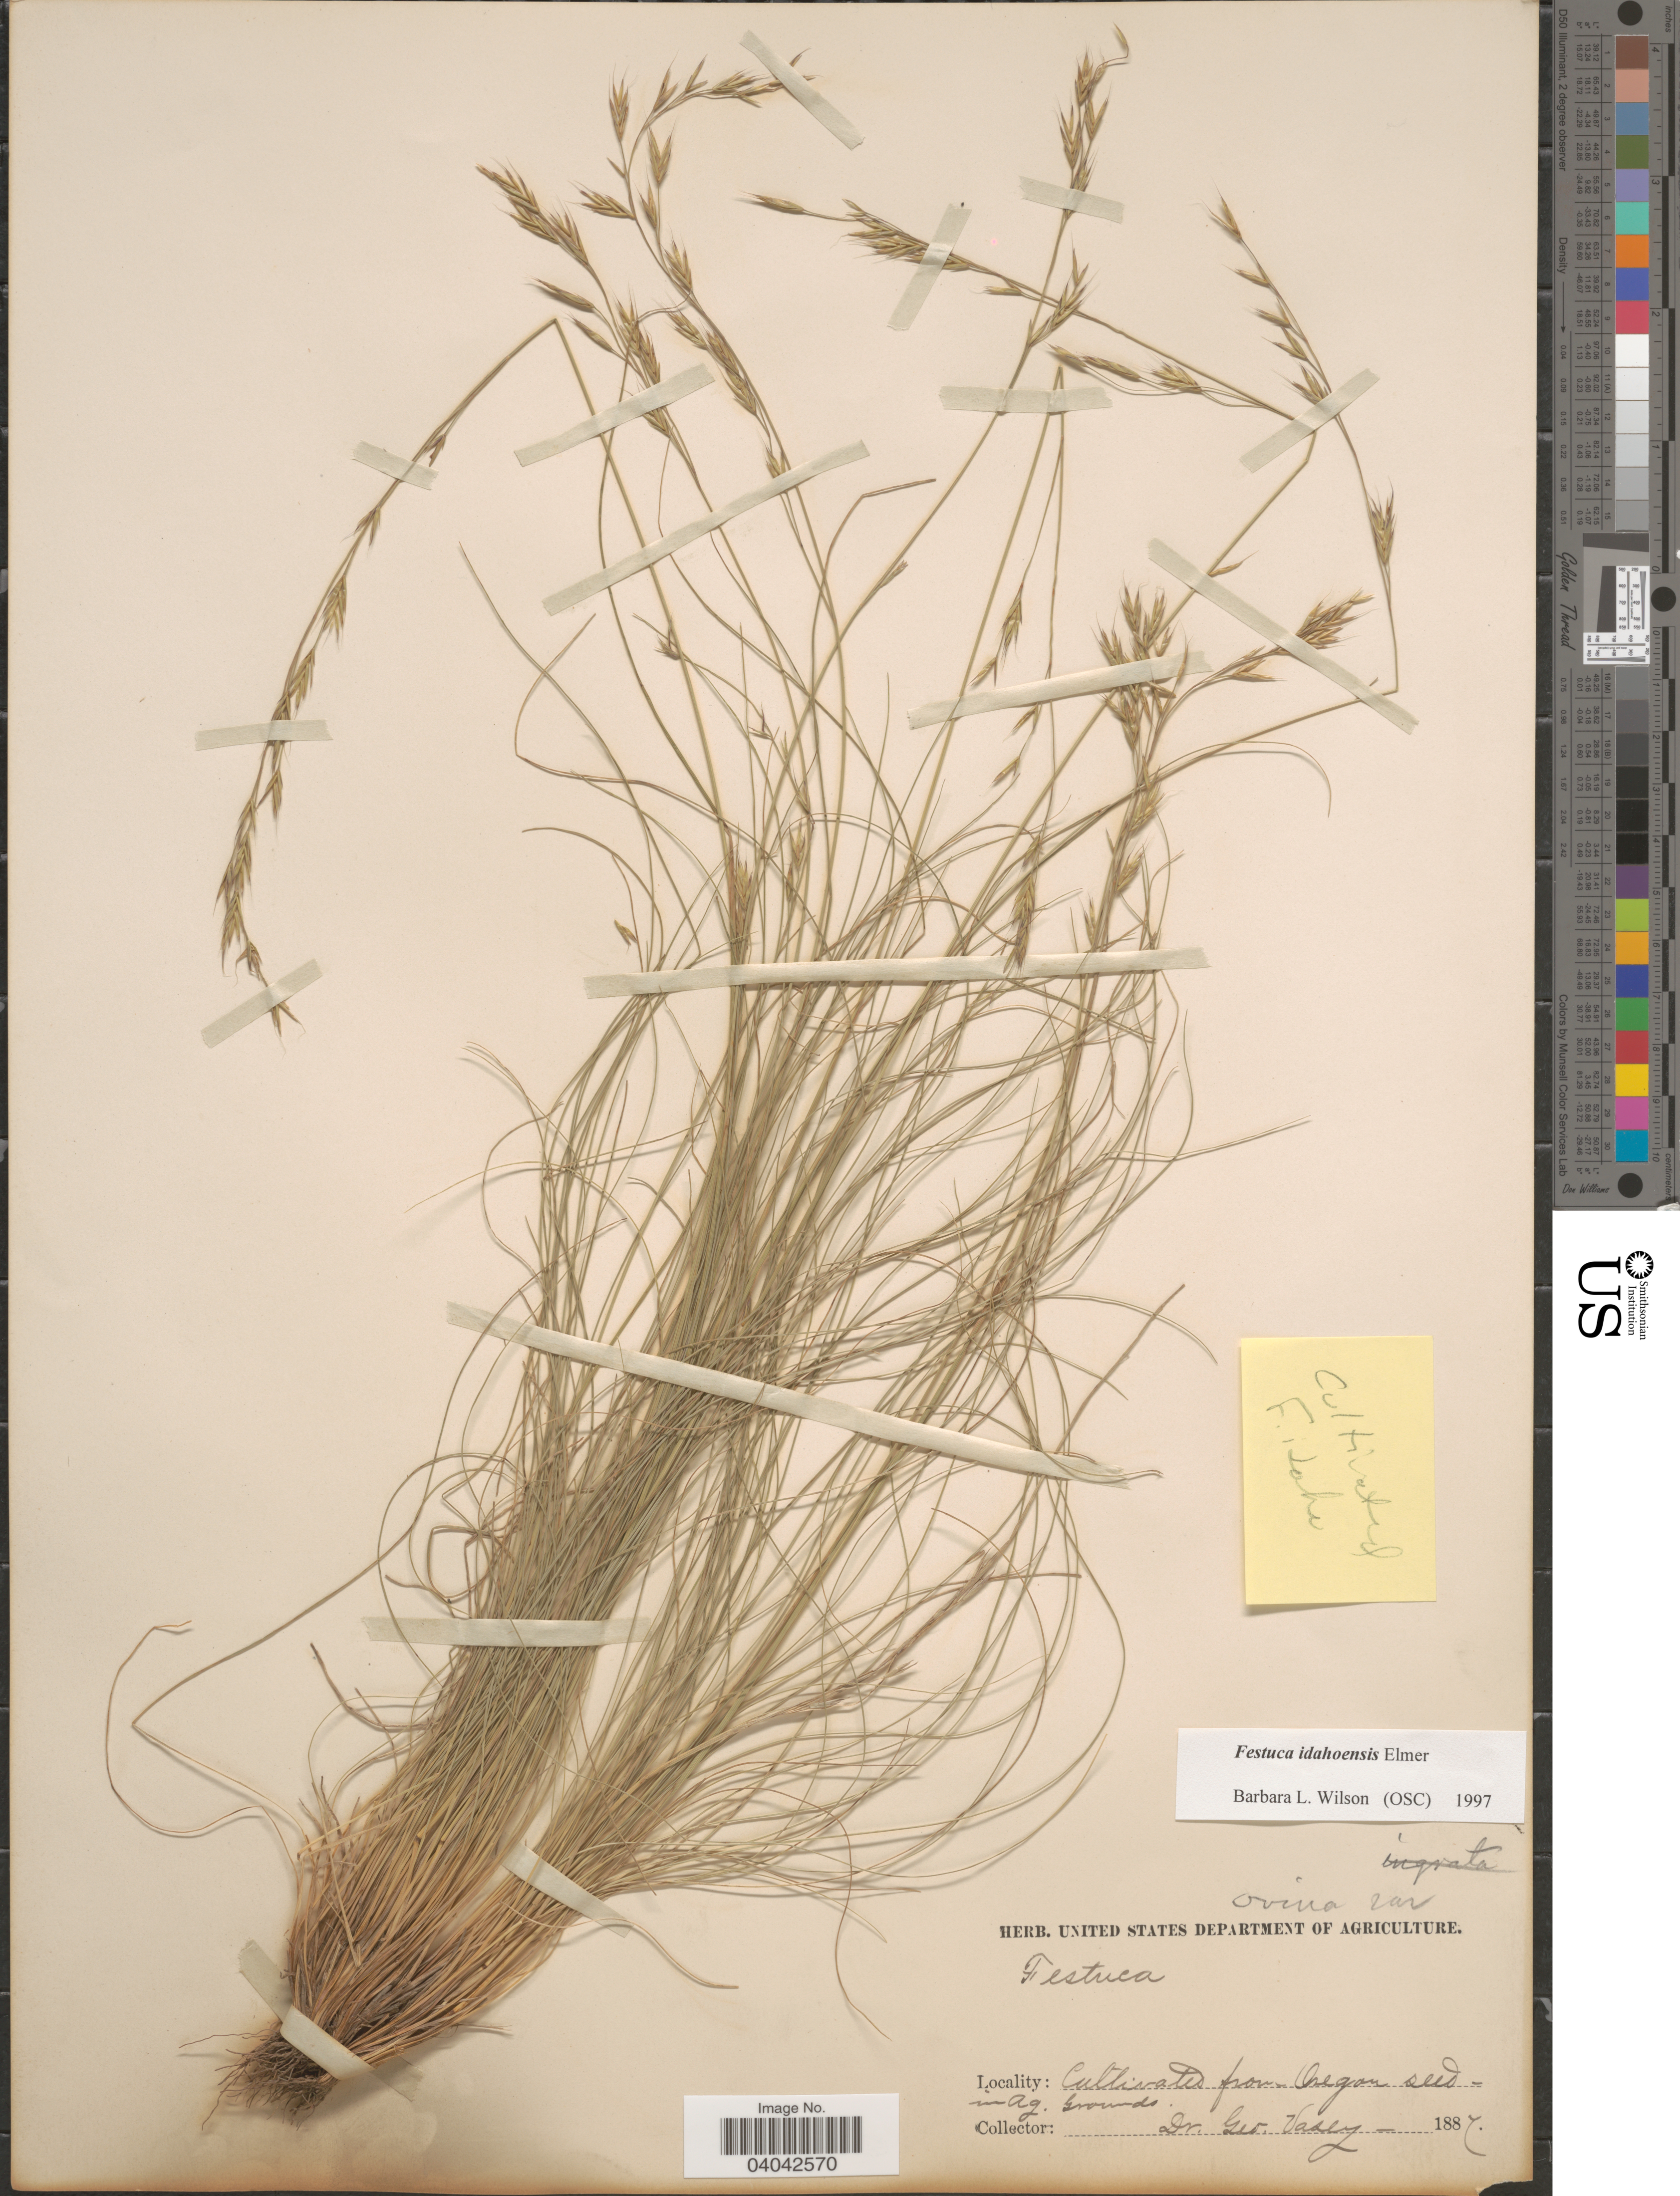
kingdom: Plantae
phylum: Tracheophyta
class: Liliopsida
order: Poales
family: Poaceae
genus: Festuca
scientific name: Festuca idahoensis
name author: Elmer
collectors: G. R. Vasey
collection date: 1887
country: United States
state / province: Oregon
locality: From Oregon seed in Ag. Grounds.